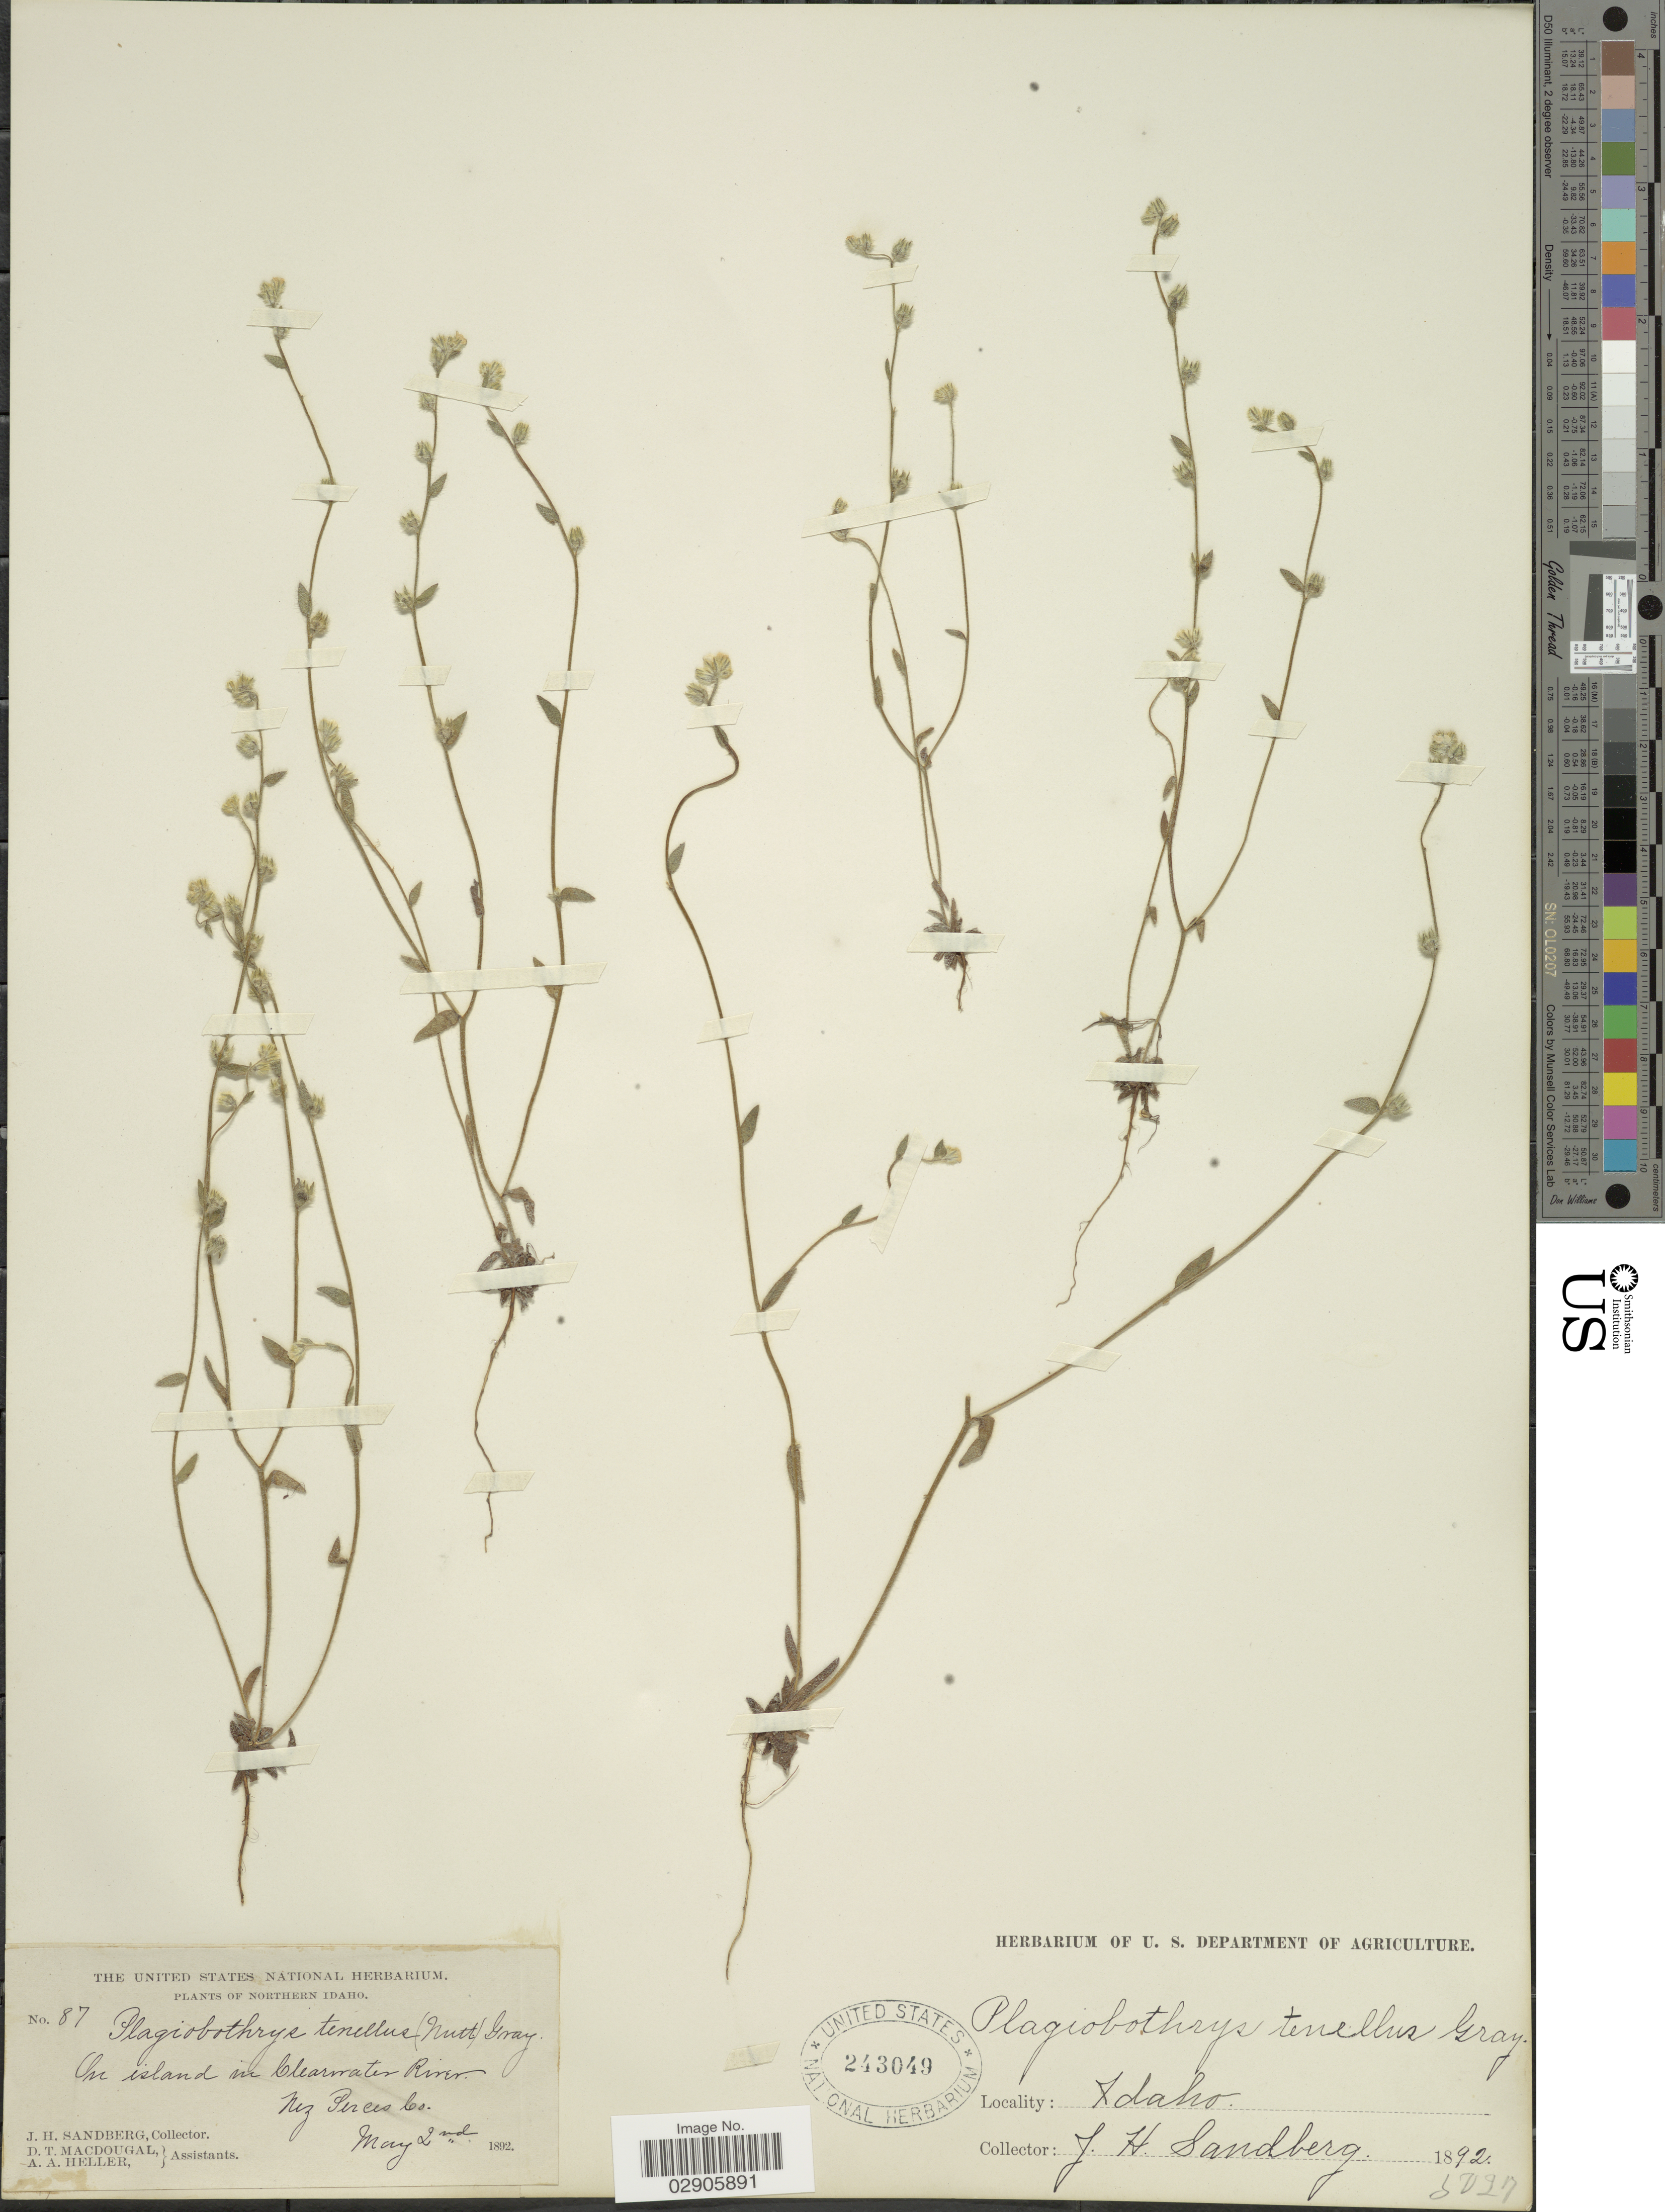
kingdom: Plantae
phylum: Tracheophyta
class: Magnoliopsida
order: Boraginales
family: Boraginaceae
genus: Plagiobothrys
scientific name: Plagiobothrys tenellus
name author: (Nutt.) A. Gray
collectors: J. H. Sandberg, D. T. MacDougal & A. A. Heller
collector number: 87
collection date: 1892-05-02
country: United States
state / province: Idaho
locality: Northern Idaho. On island in Clearwater River Nez Perces Co.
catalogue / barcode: US 243049